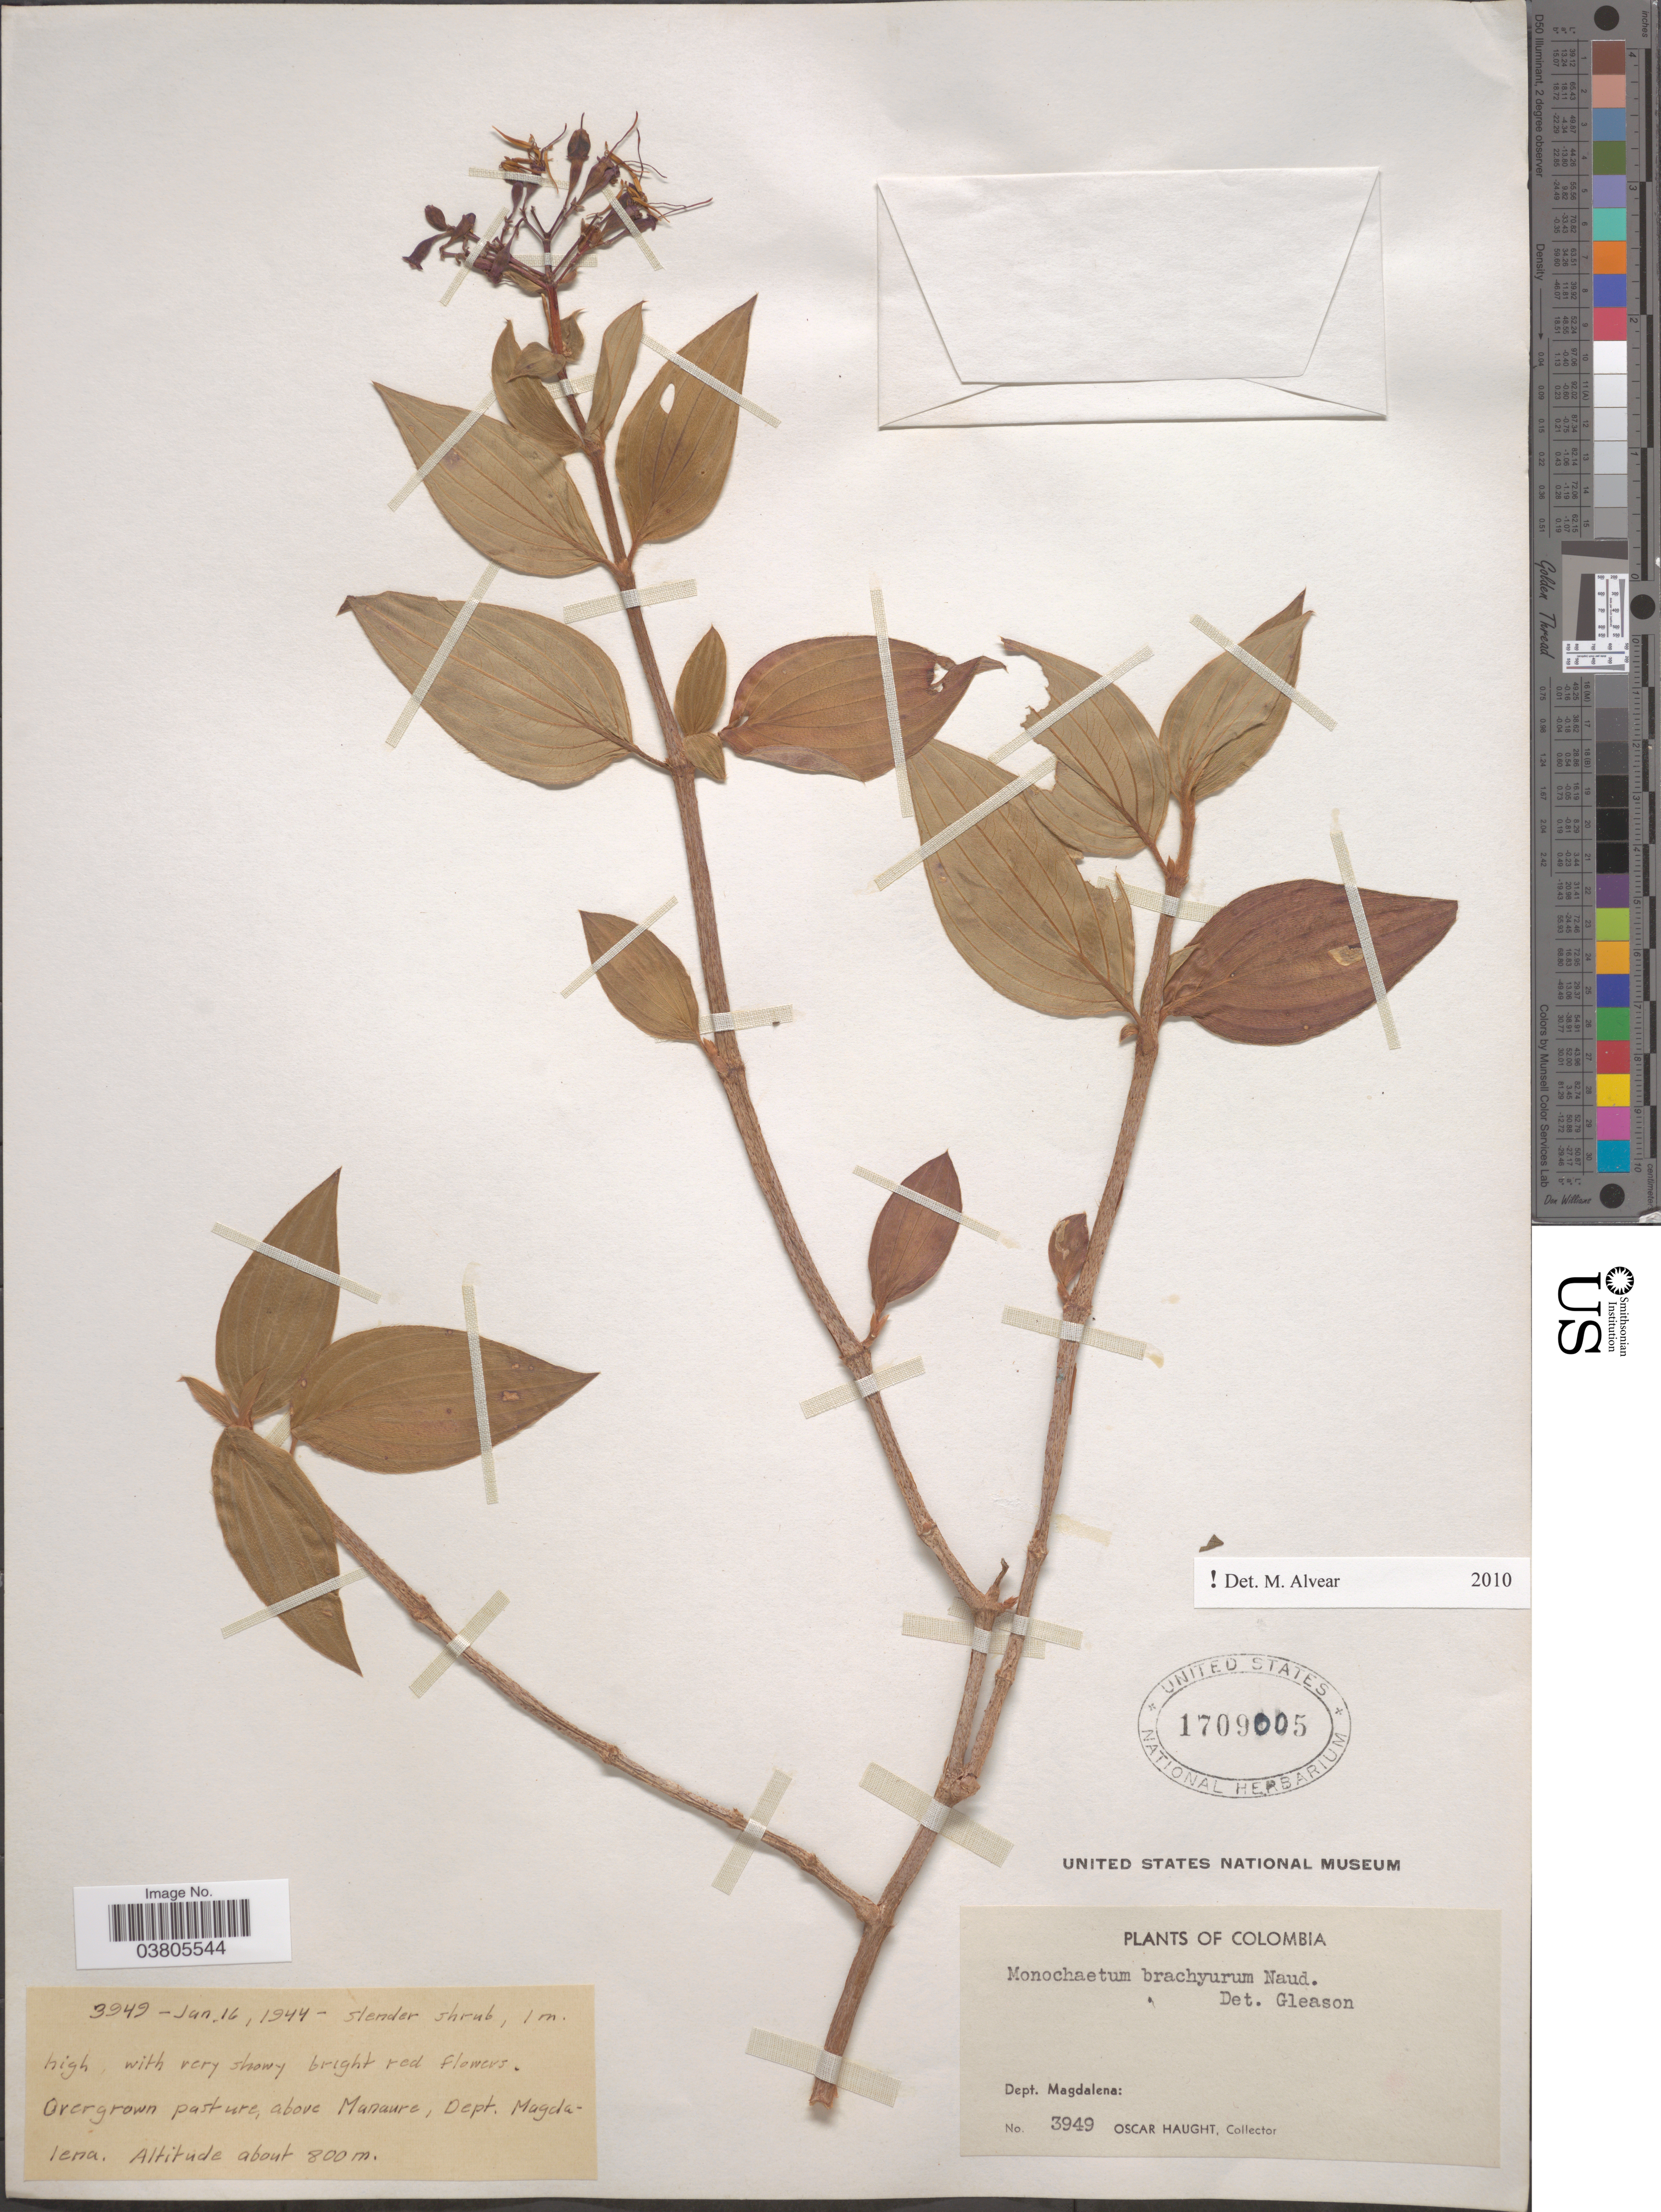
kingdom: Plantae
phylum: Tracheophyta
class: Magnoliopsida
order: Myrtales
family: Melastomataceae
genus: Monochaetum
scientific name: Monochaetum brachyurum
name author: Naudin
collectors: O. L. Haught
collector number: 3949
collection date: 1944-01-16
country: Colombia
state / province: Magdalena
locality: Overgrown pasture above Manaure, Dept. Magdalena.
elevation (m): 800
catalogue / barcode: US 1709005